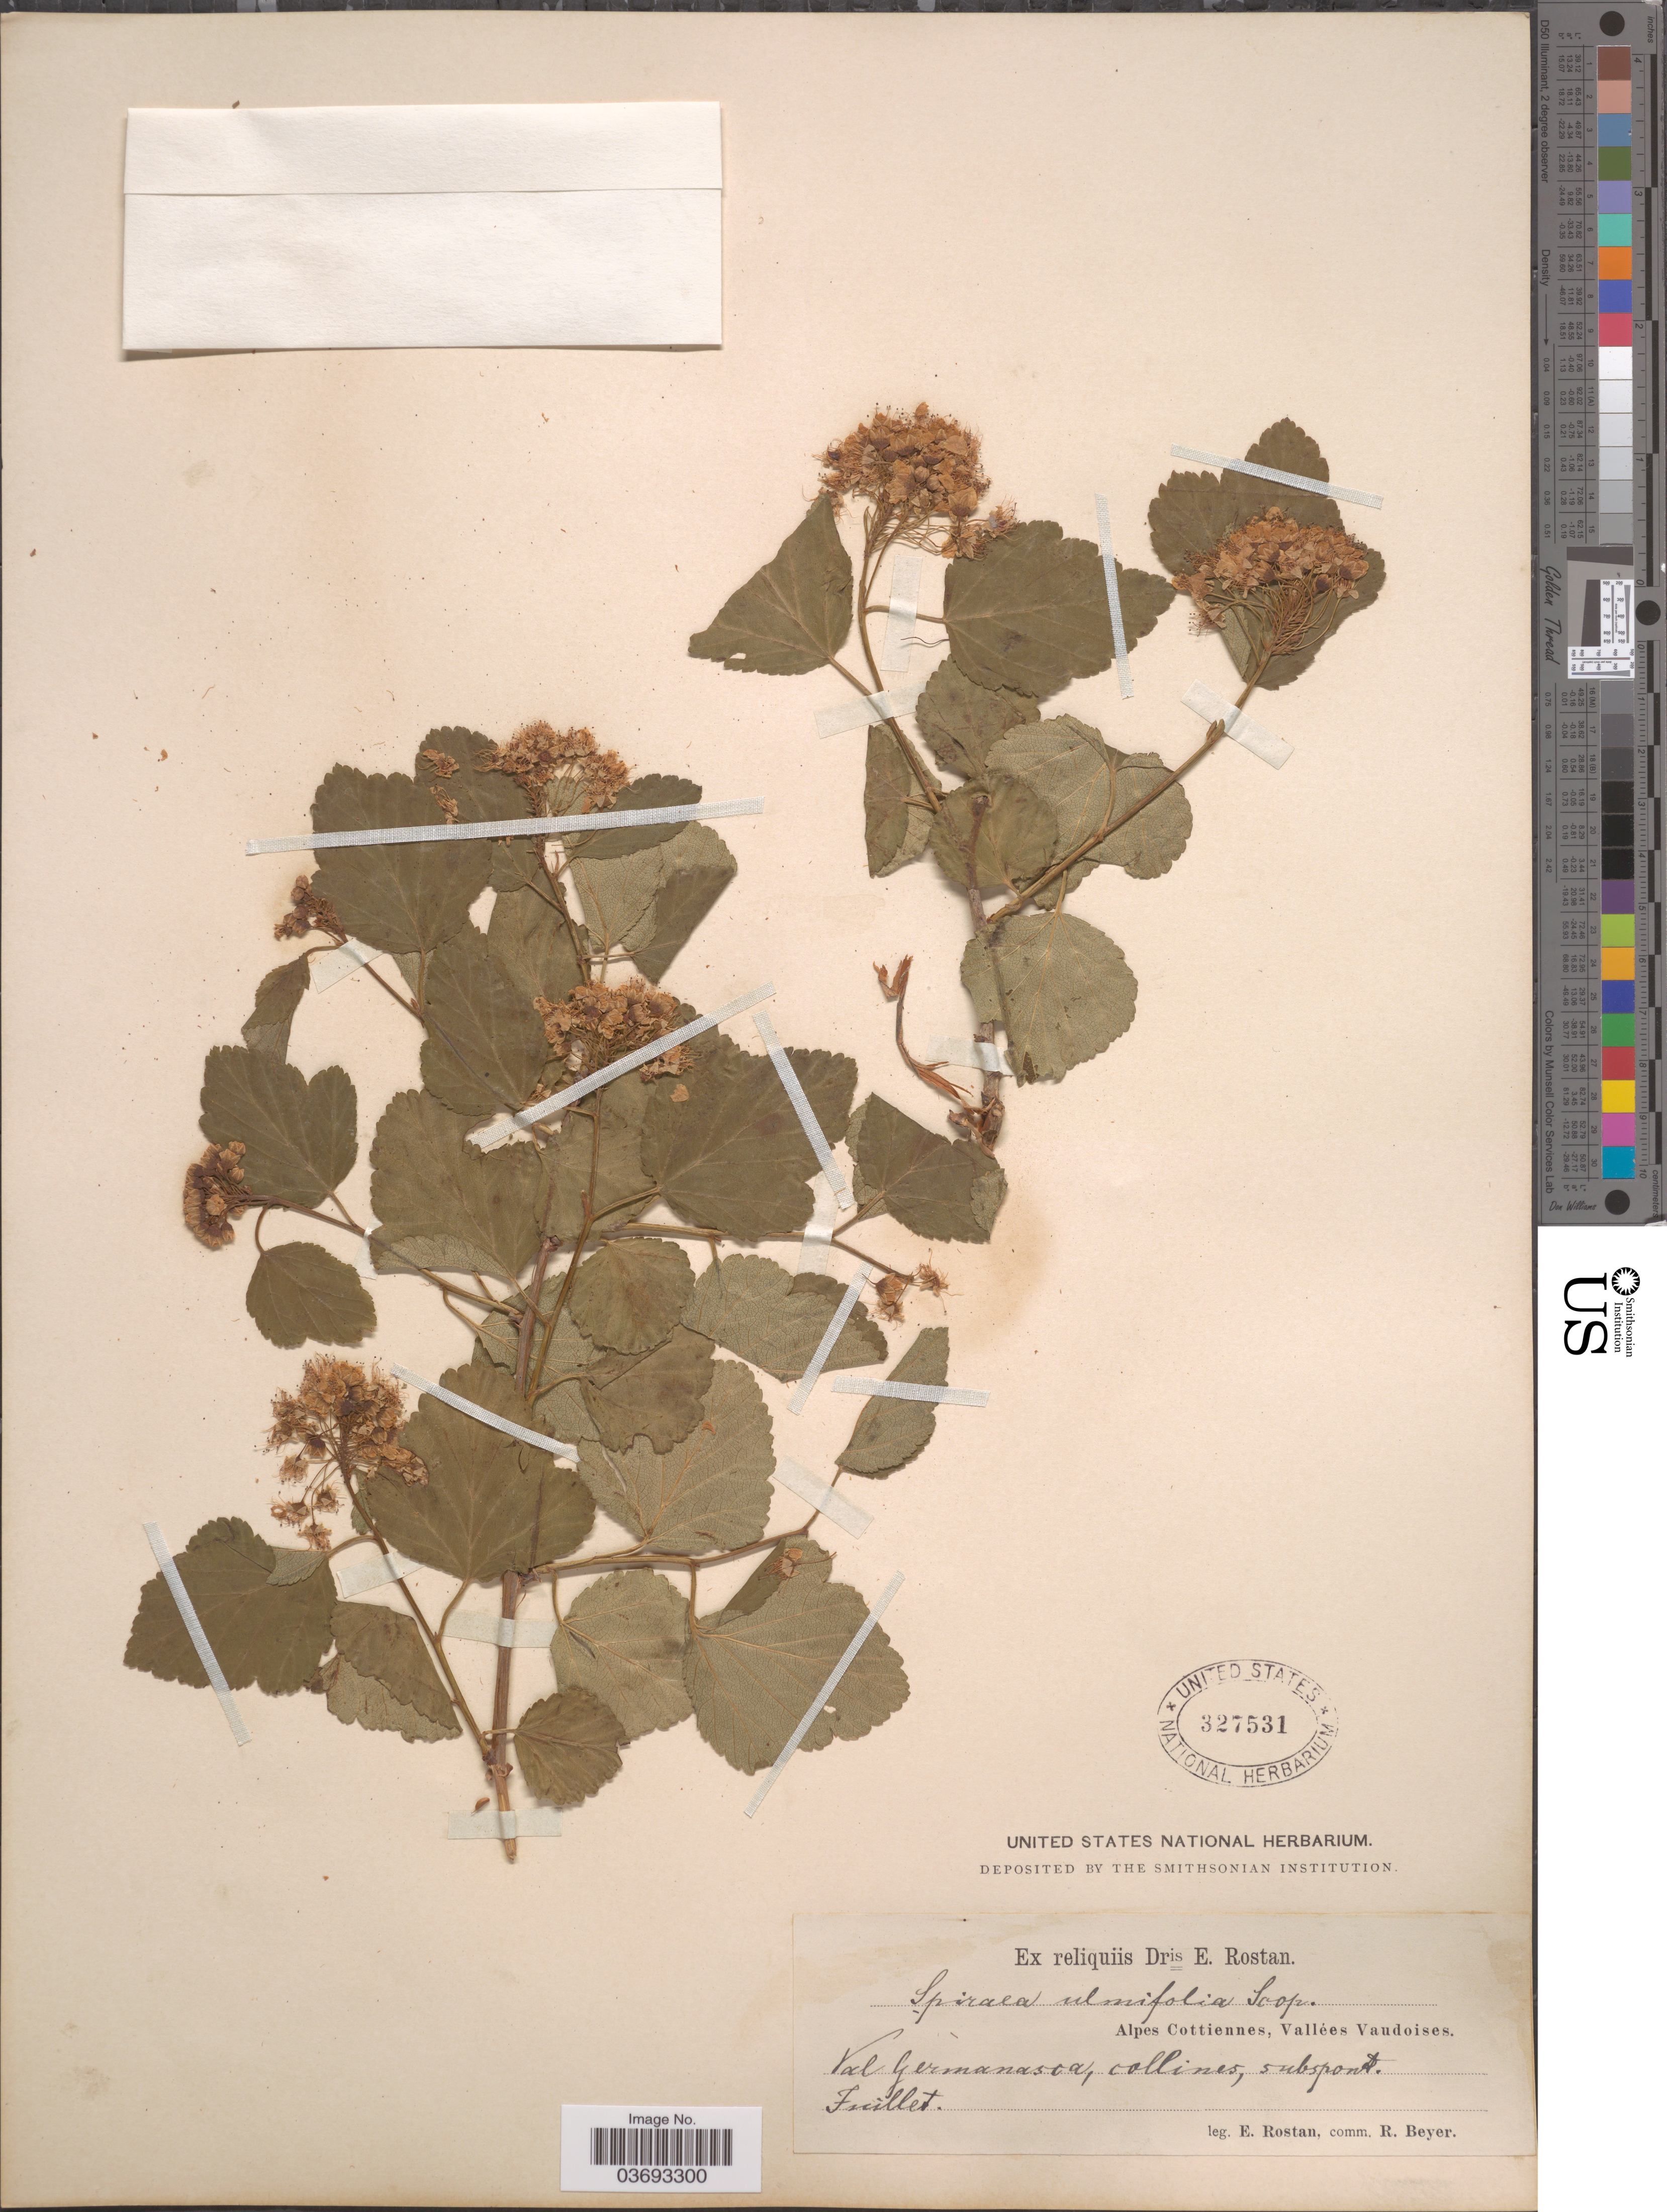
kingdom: Plantae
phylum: Tracheophyta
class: Magnoliopsida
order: Rosales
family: Rosaceae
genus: Spiraea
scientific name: Spiraea ulmifolia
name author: Scop.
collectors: E. Rostan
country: Switzerland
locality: Alpes Cottiennes, Vallées Vaudoises. Val Germanasca, collines, subspont.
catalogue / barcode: US 327531